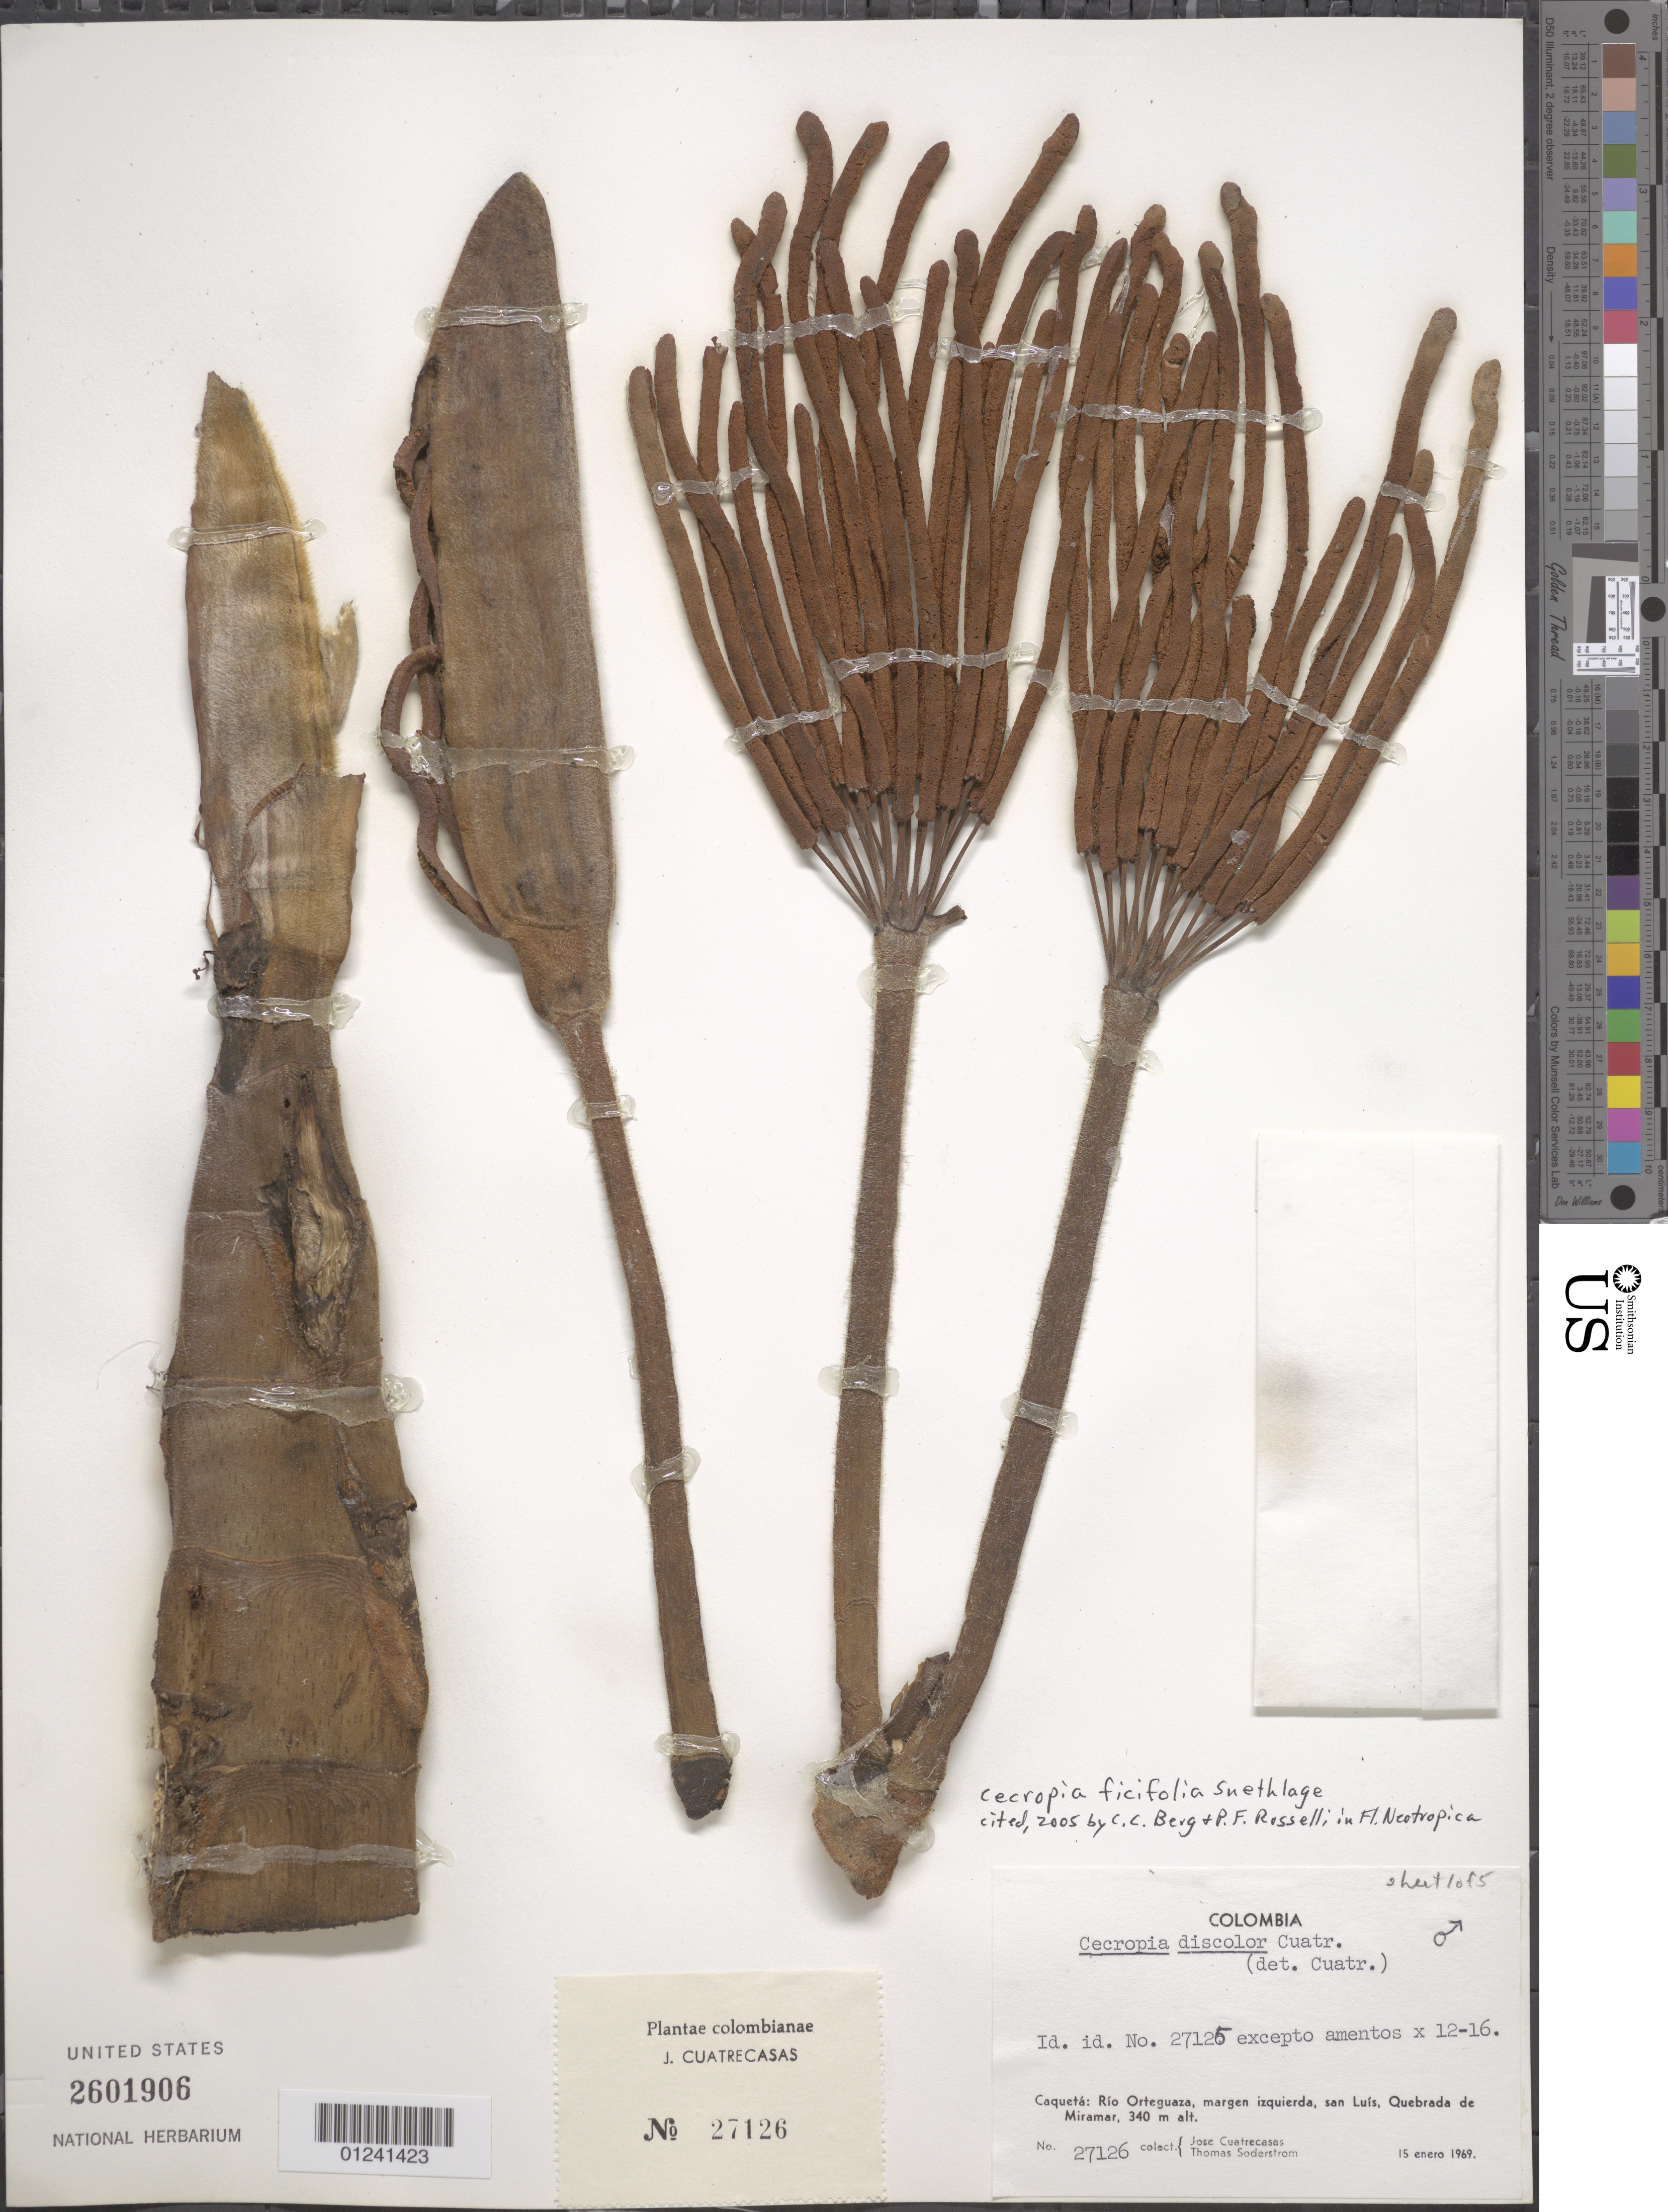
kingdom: Plantae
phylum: Tracheophyta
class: Magnoliopsida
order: Rosales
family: Urticaceae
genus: Cecropia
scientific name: Cecropia ficifolia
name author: Snethlage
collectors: J. Cuatrecasas & T. R. Soderstrom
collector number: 27126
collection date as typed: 15 Jan 1969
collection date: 1969-01-15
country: Colombia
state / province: Caquetá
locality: Rio Ortequaza, Margen Izquierda, San Luis, Quebrada de Miramar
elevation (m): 340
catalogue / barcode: US 2601906